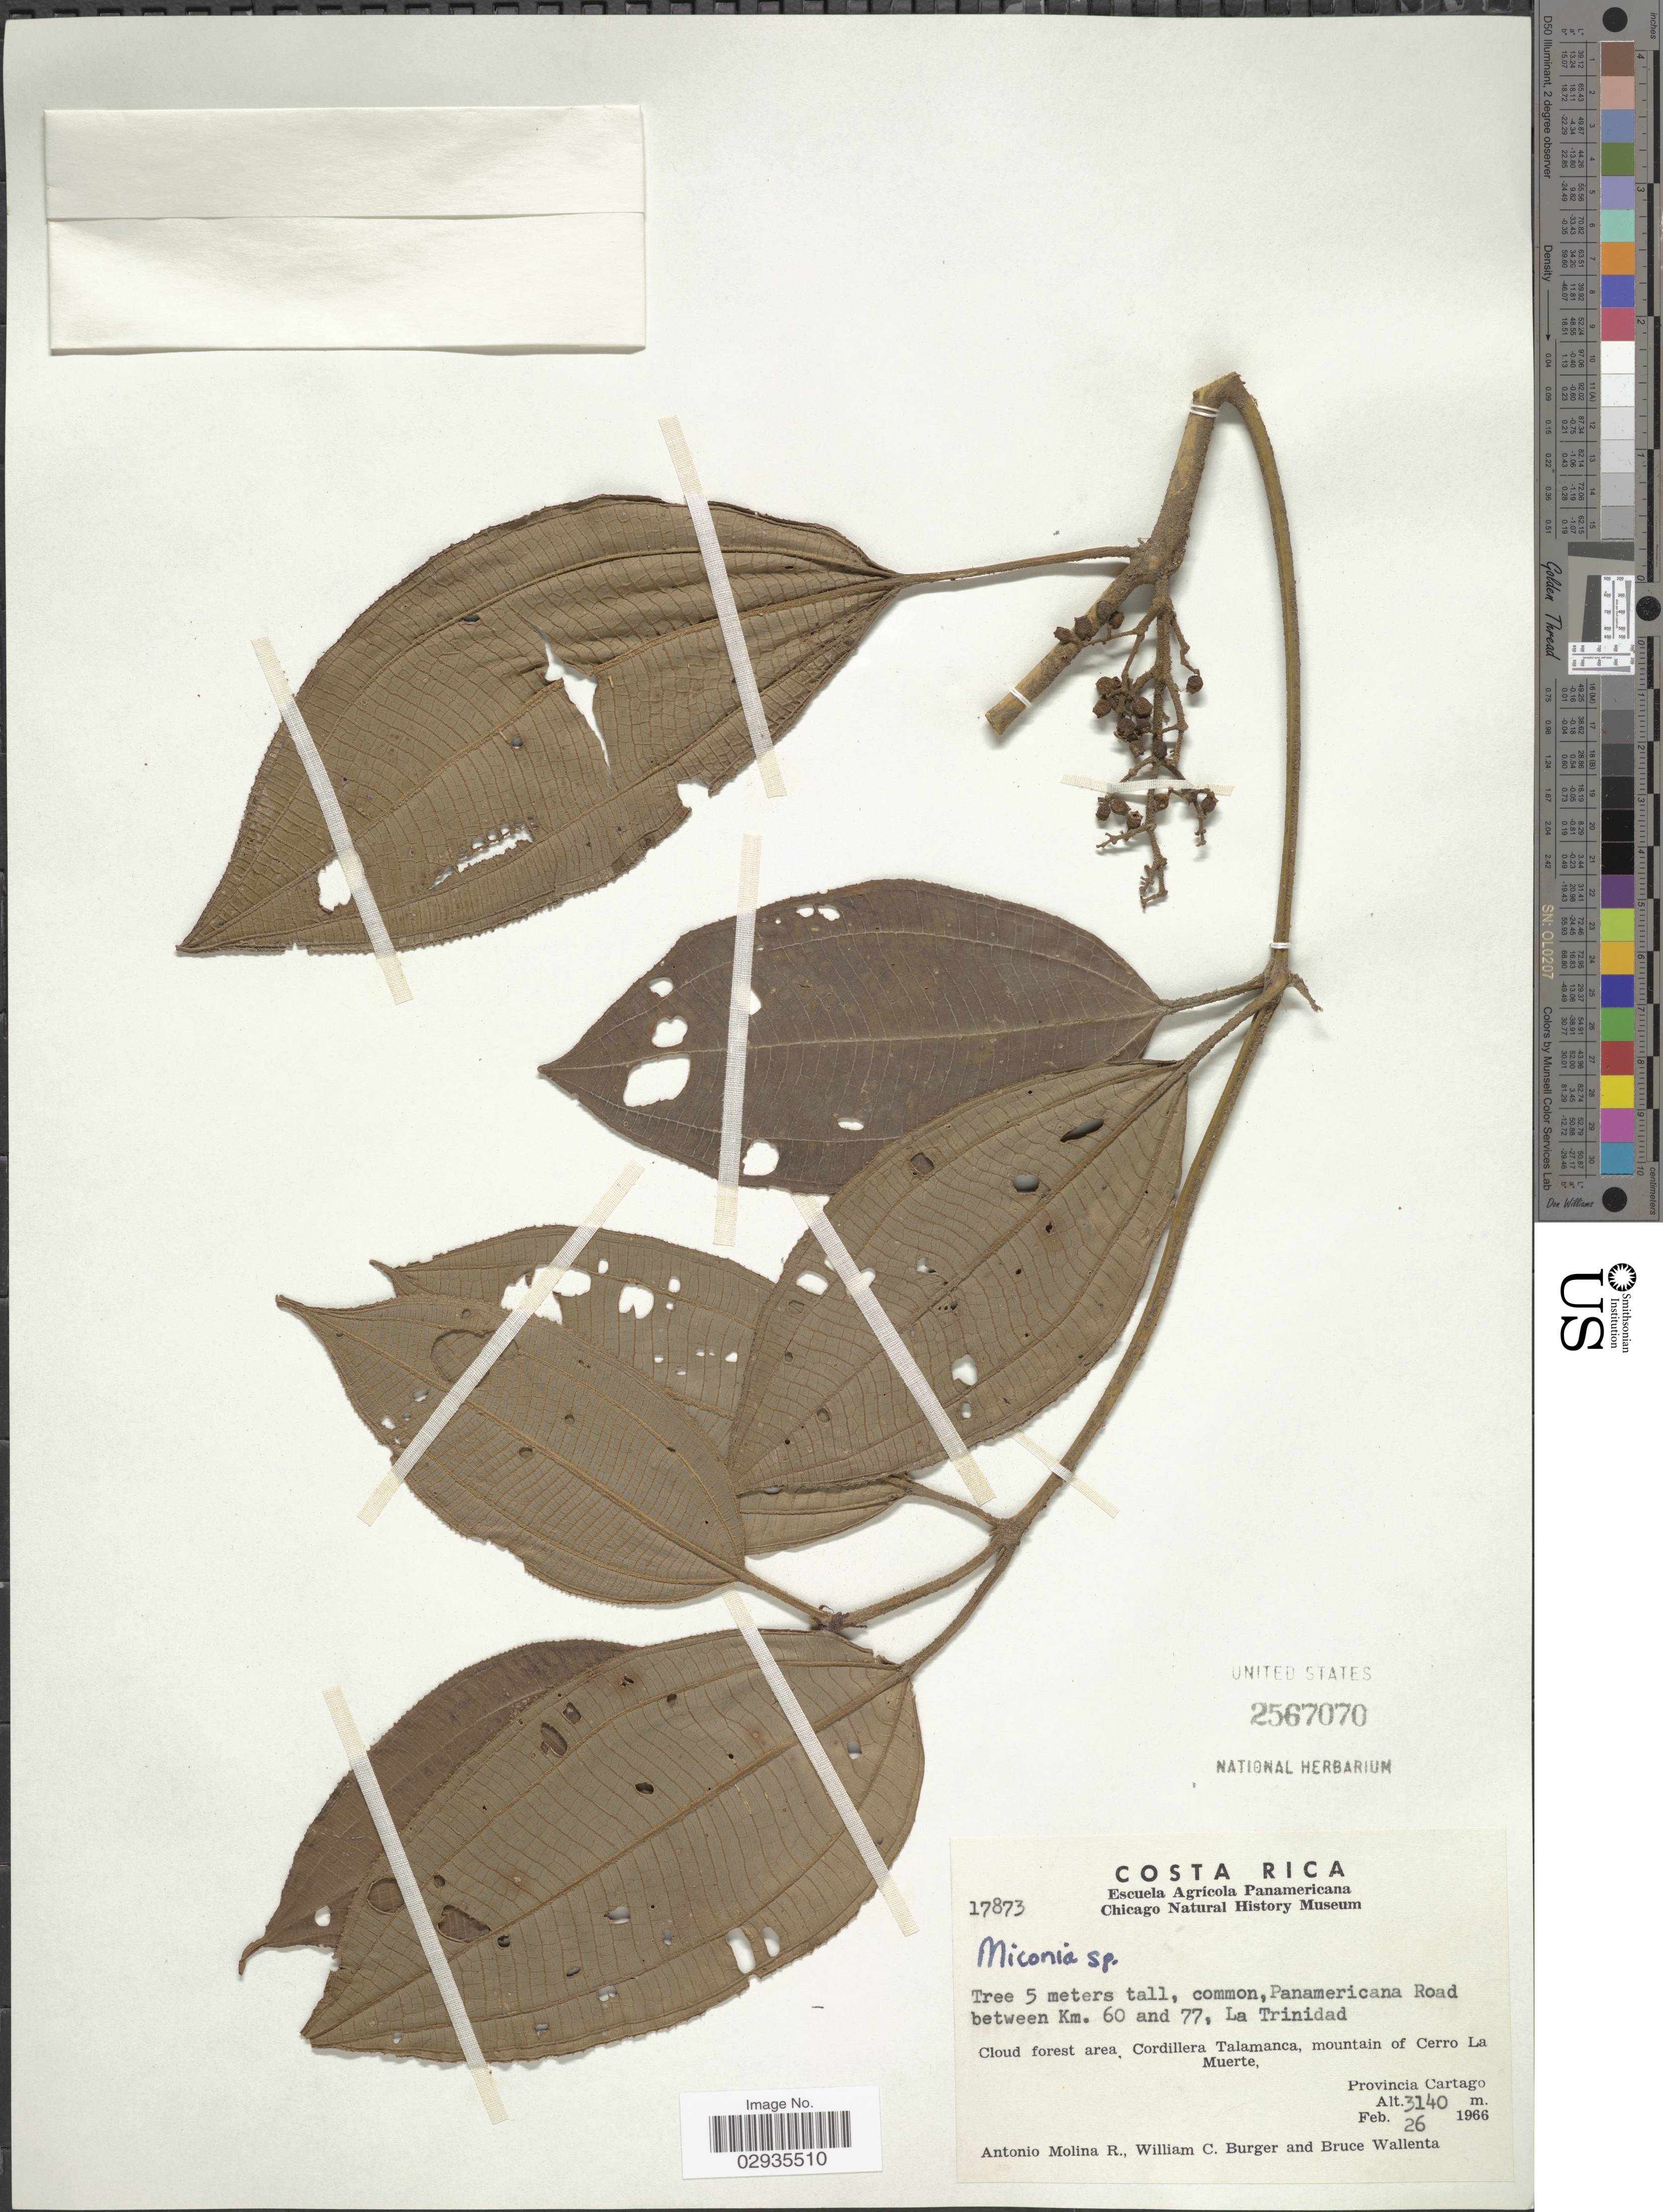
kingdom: Plantae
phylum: Tracheophyta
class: Magnoliopsida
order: Myrtales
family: Melastomataceae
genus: Miconia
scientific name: Miconia sp.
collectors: A. Molina R., W. Burger & B. Wallenta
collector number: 17873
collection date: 1966-02-26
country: Costa Rica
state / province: Cartago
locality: Panamerican Road between Km. 602 and 77, La Trinidad, Cloud forest area, Cordillera Talamanca, mountain of Cerro La Muerte.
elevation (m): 3140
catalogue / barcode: US 2567070